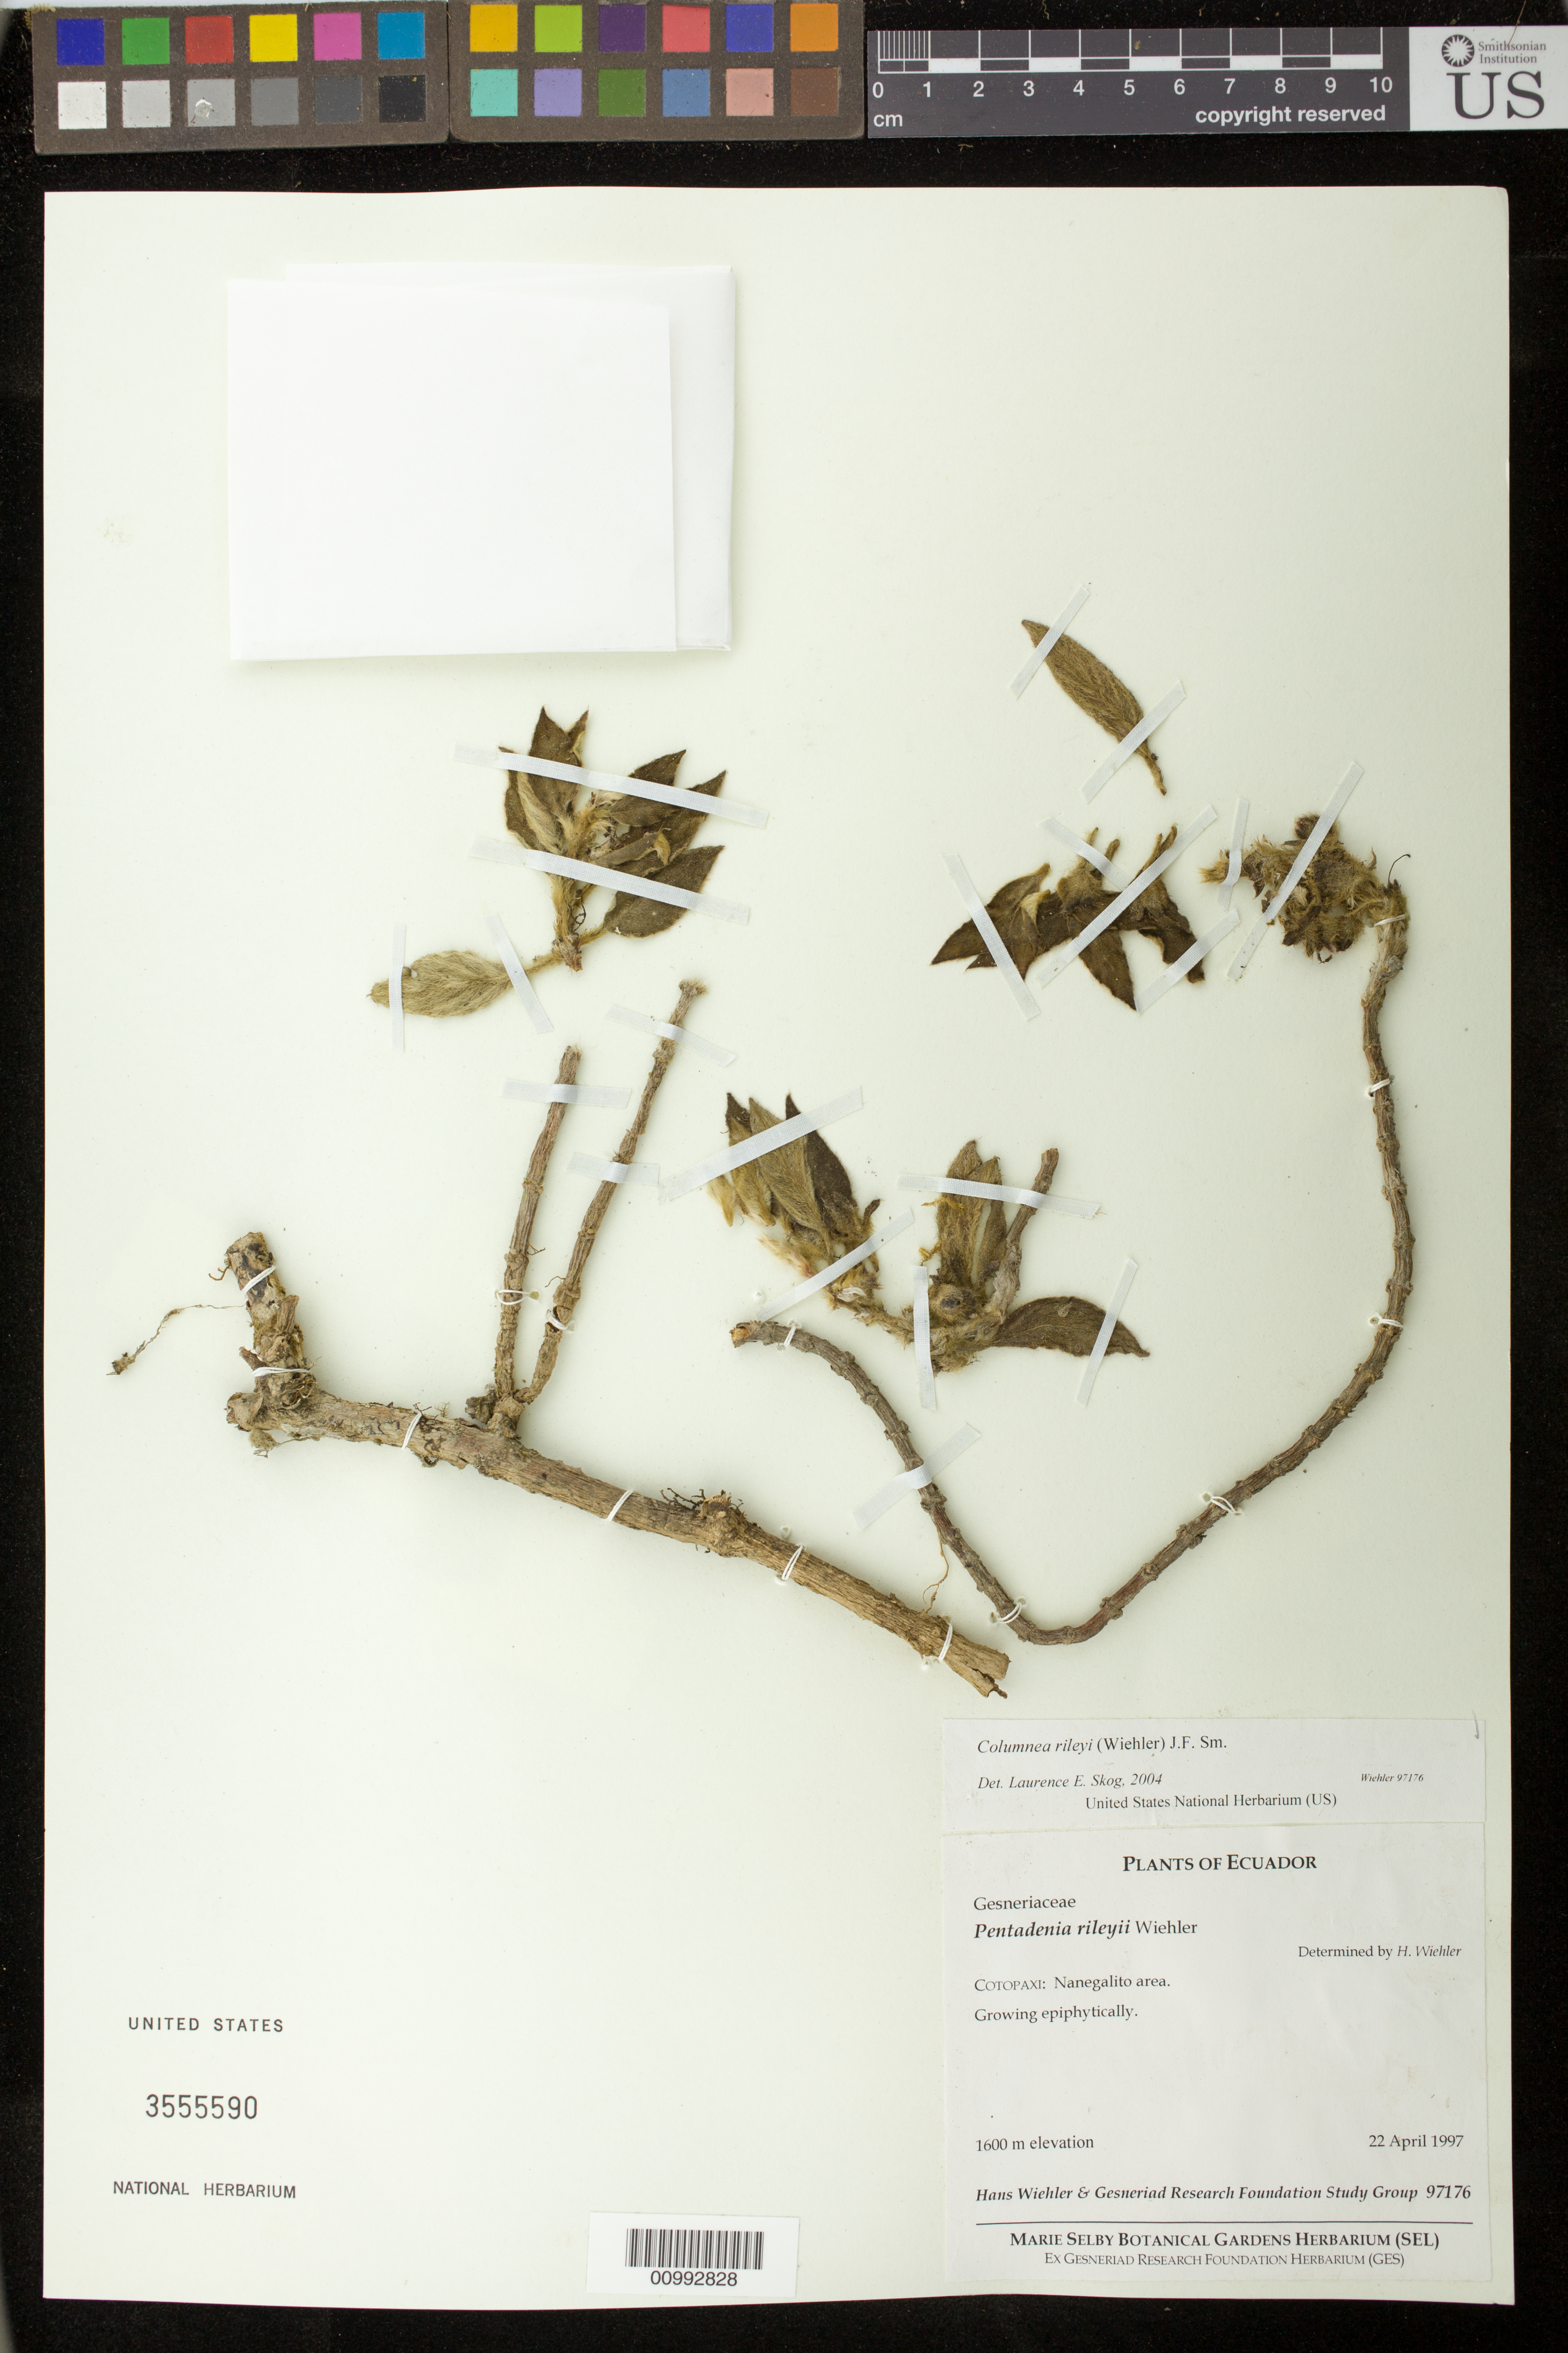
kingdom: Plantae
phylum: Tracheophyta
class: Magnoliopsida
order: Lamiales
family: Gesneriaceae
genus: Columnea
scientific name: Columnea rileyi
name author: (Wiehler) J.F. Sm.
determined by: Skog, Laurence E.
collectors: H. J. Wiehler & GRF Study Group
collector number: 97176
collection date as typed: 22 Apr 1997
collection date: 1997-04-22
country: Ecuador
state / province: Cotopaxi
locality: Cotopaxi: Nanegalito area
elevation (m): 1600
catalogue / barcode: US 3555590